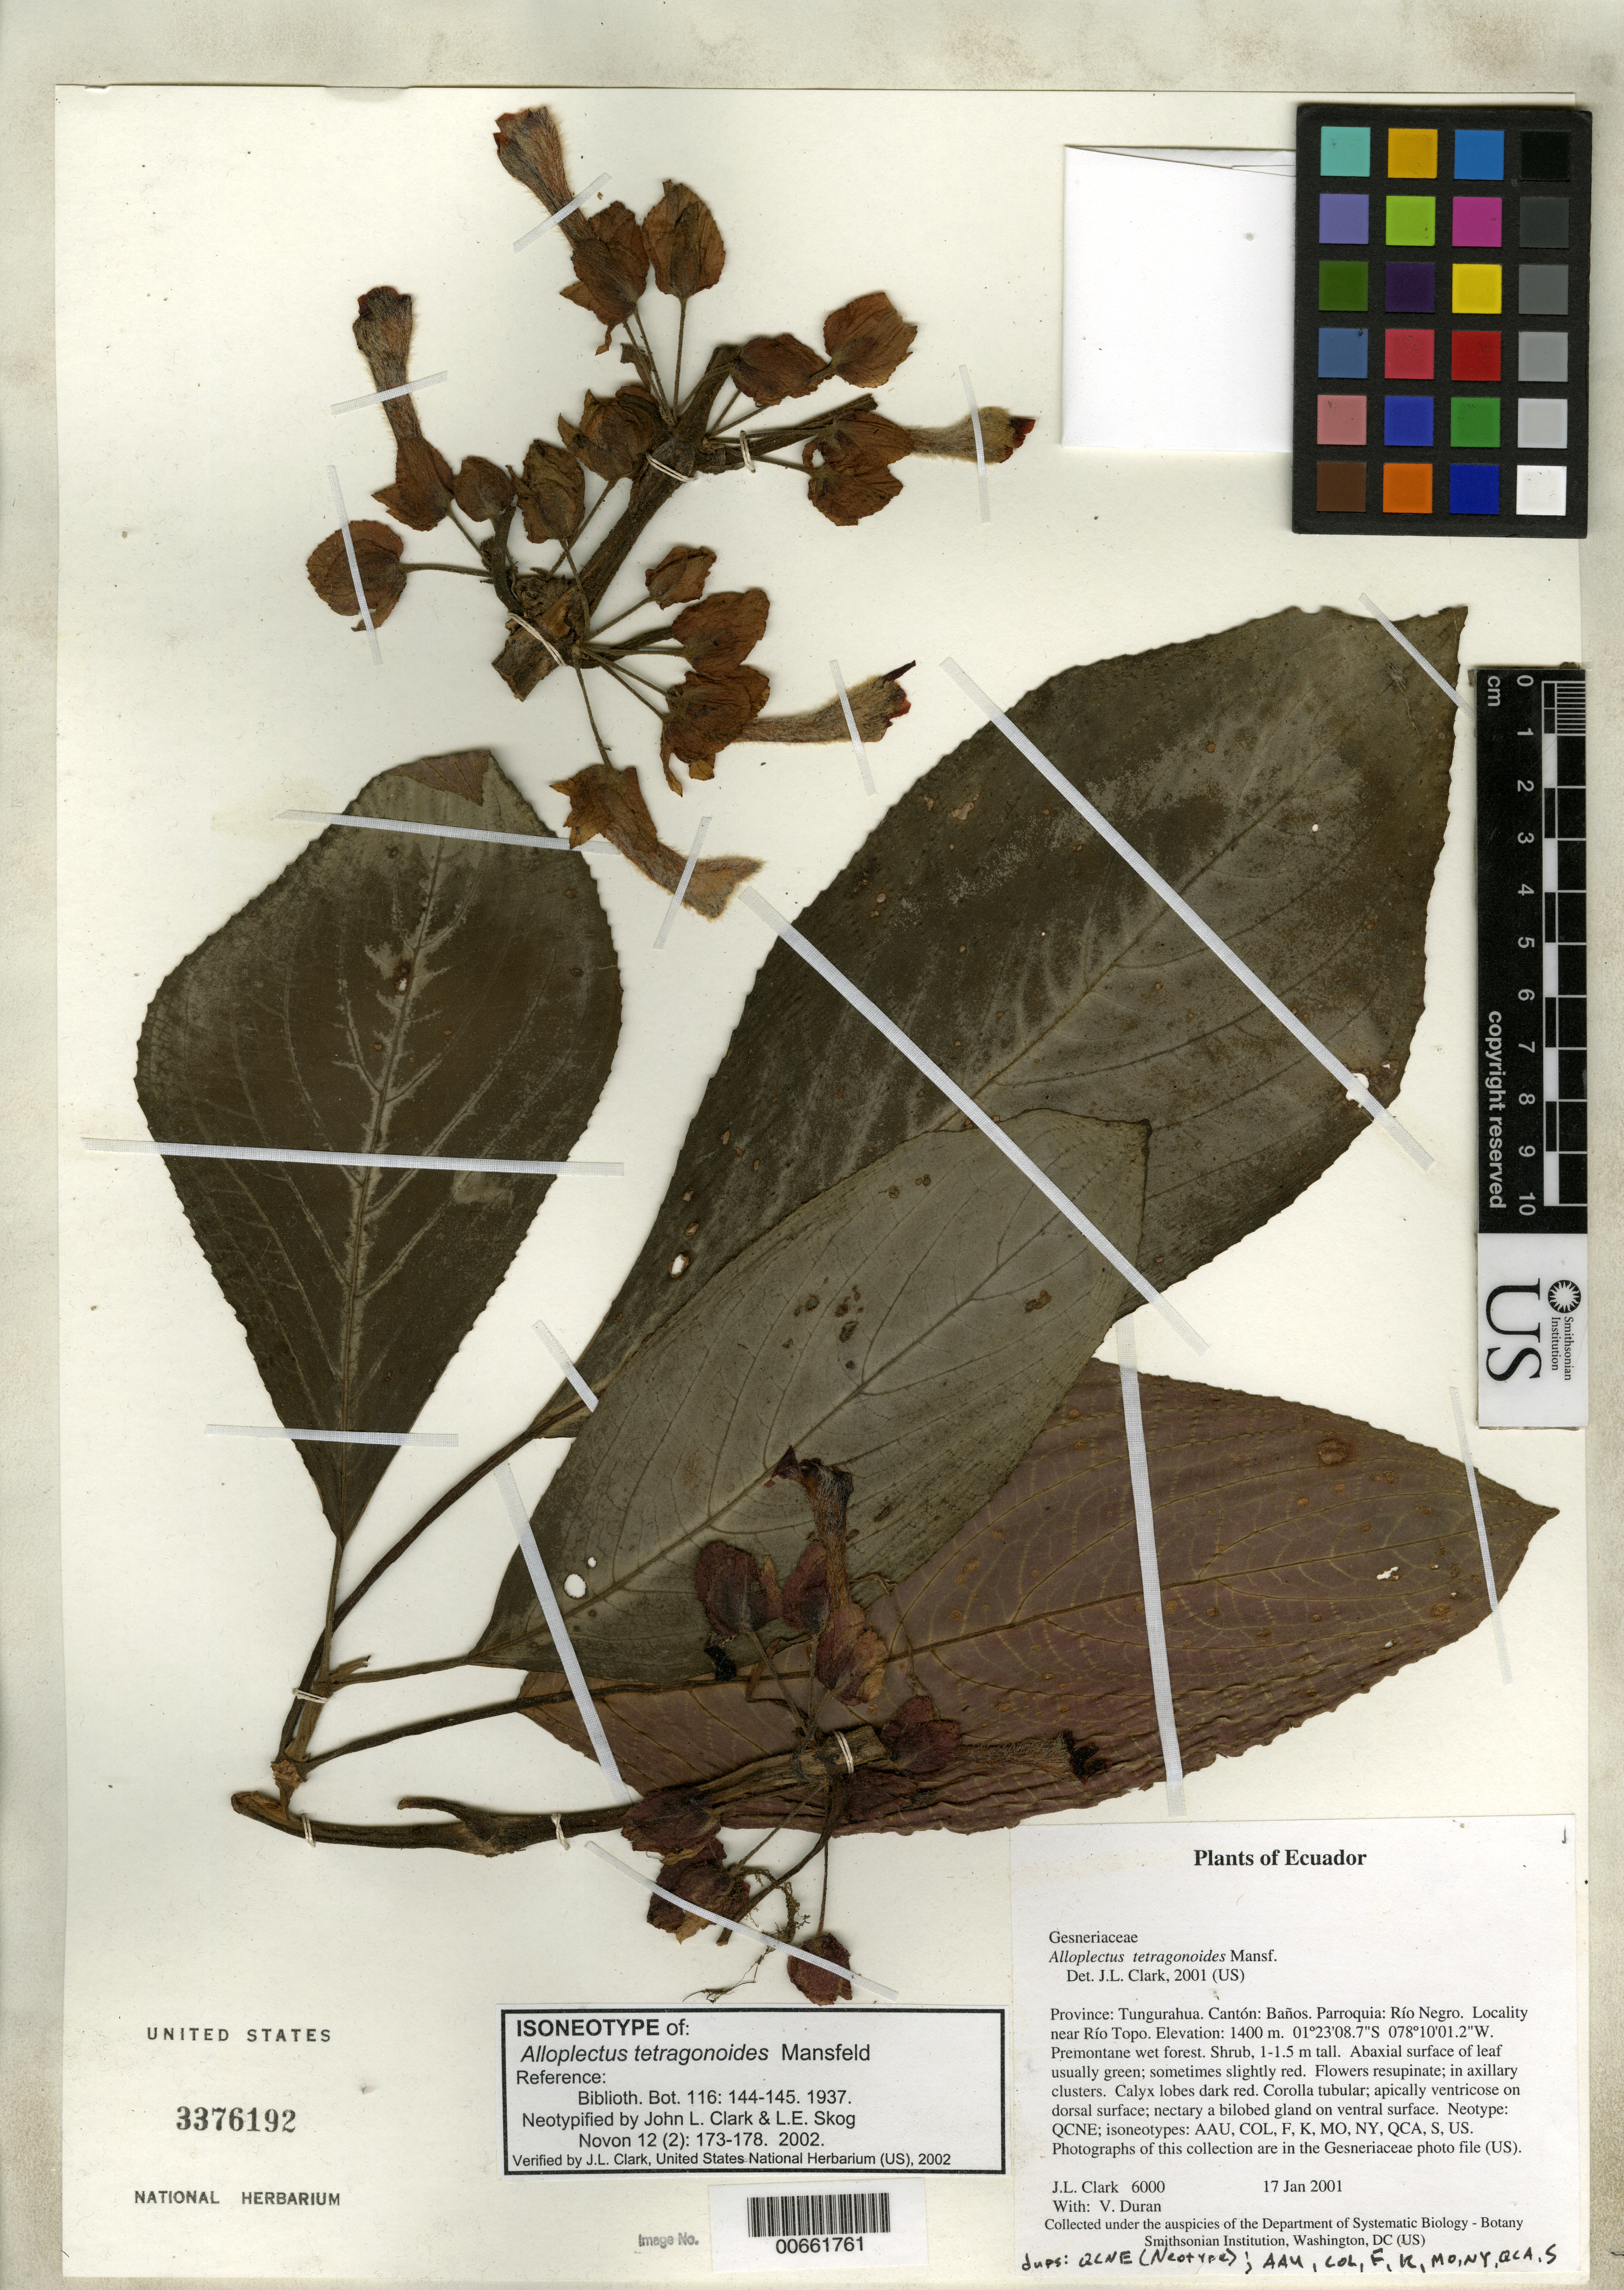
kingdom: Plantae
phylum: Tracheophyta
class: Magnoliopsida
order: Lamiales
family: Gesneriaceae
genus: Alloplectus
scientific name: Alloplectus tetragonoides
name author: Mansf.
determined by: Clark, J. L., (SEL), The Marie Selby Botanical Garden (UNITED STATES)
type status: Isoneotype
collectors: J. L. Clark & V. Duran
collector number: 6000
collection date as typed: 17 Jan 2001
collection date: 2001-01-17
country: Ecuador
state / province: Tungurahua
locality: Province: Tungurahua. Cantón: Baños. Parroquia: Río Negro. Locality near Río Topo.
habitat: Premontane wet forest.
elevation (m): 1400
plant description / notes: Neotype at QCNE.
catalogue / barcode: US 3376192